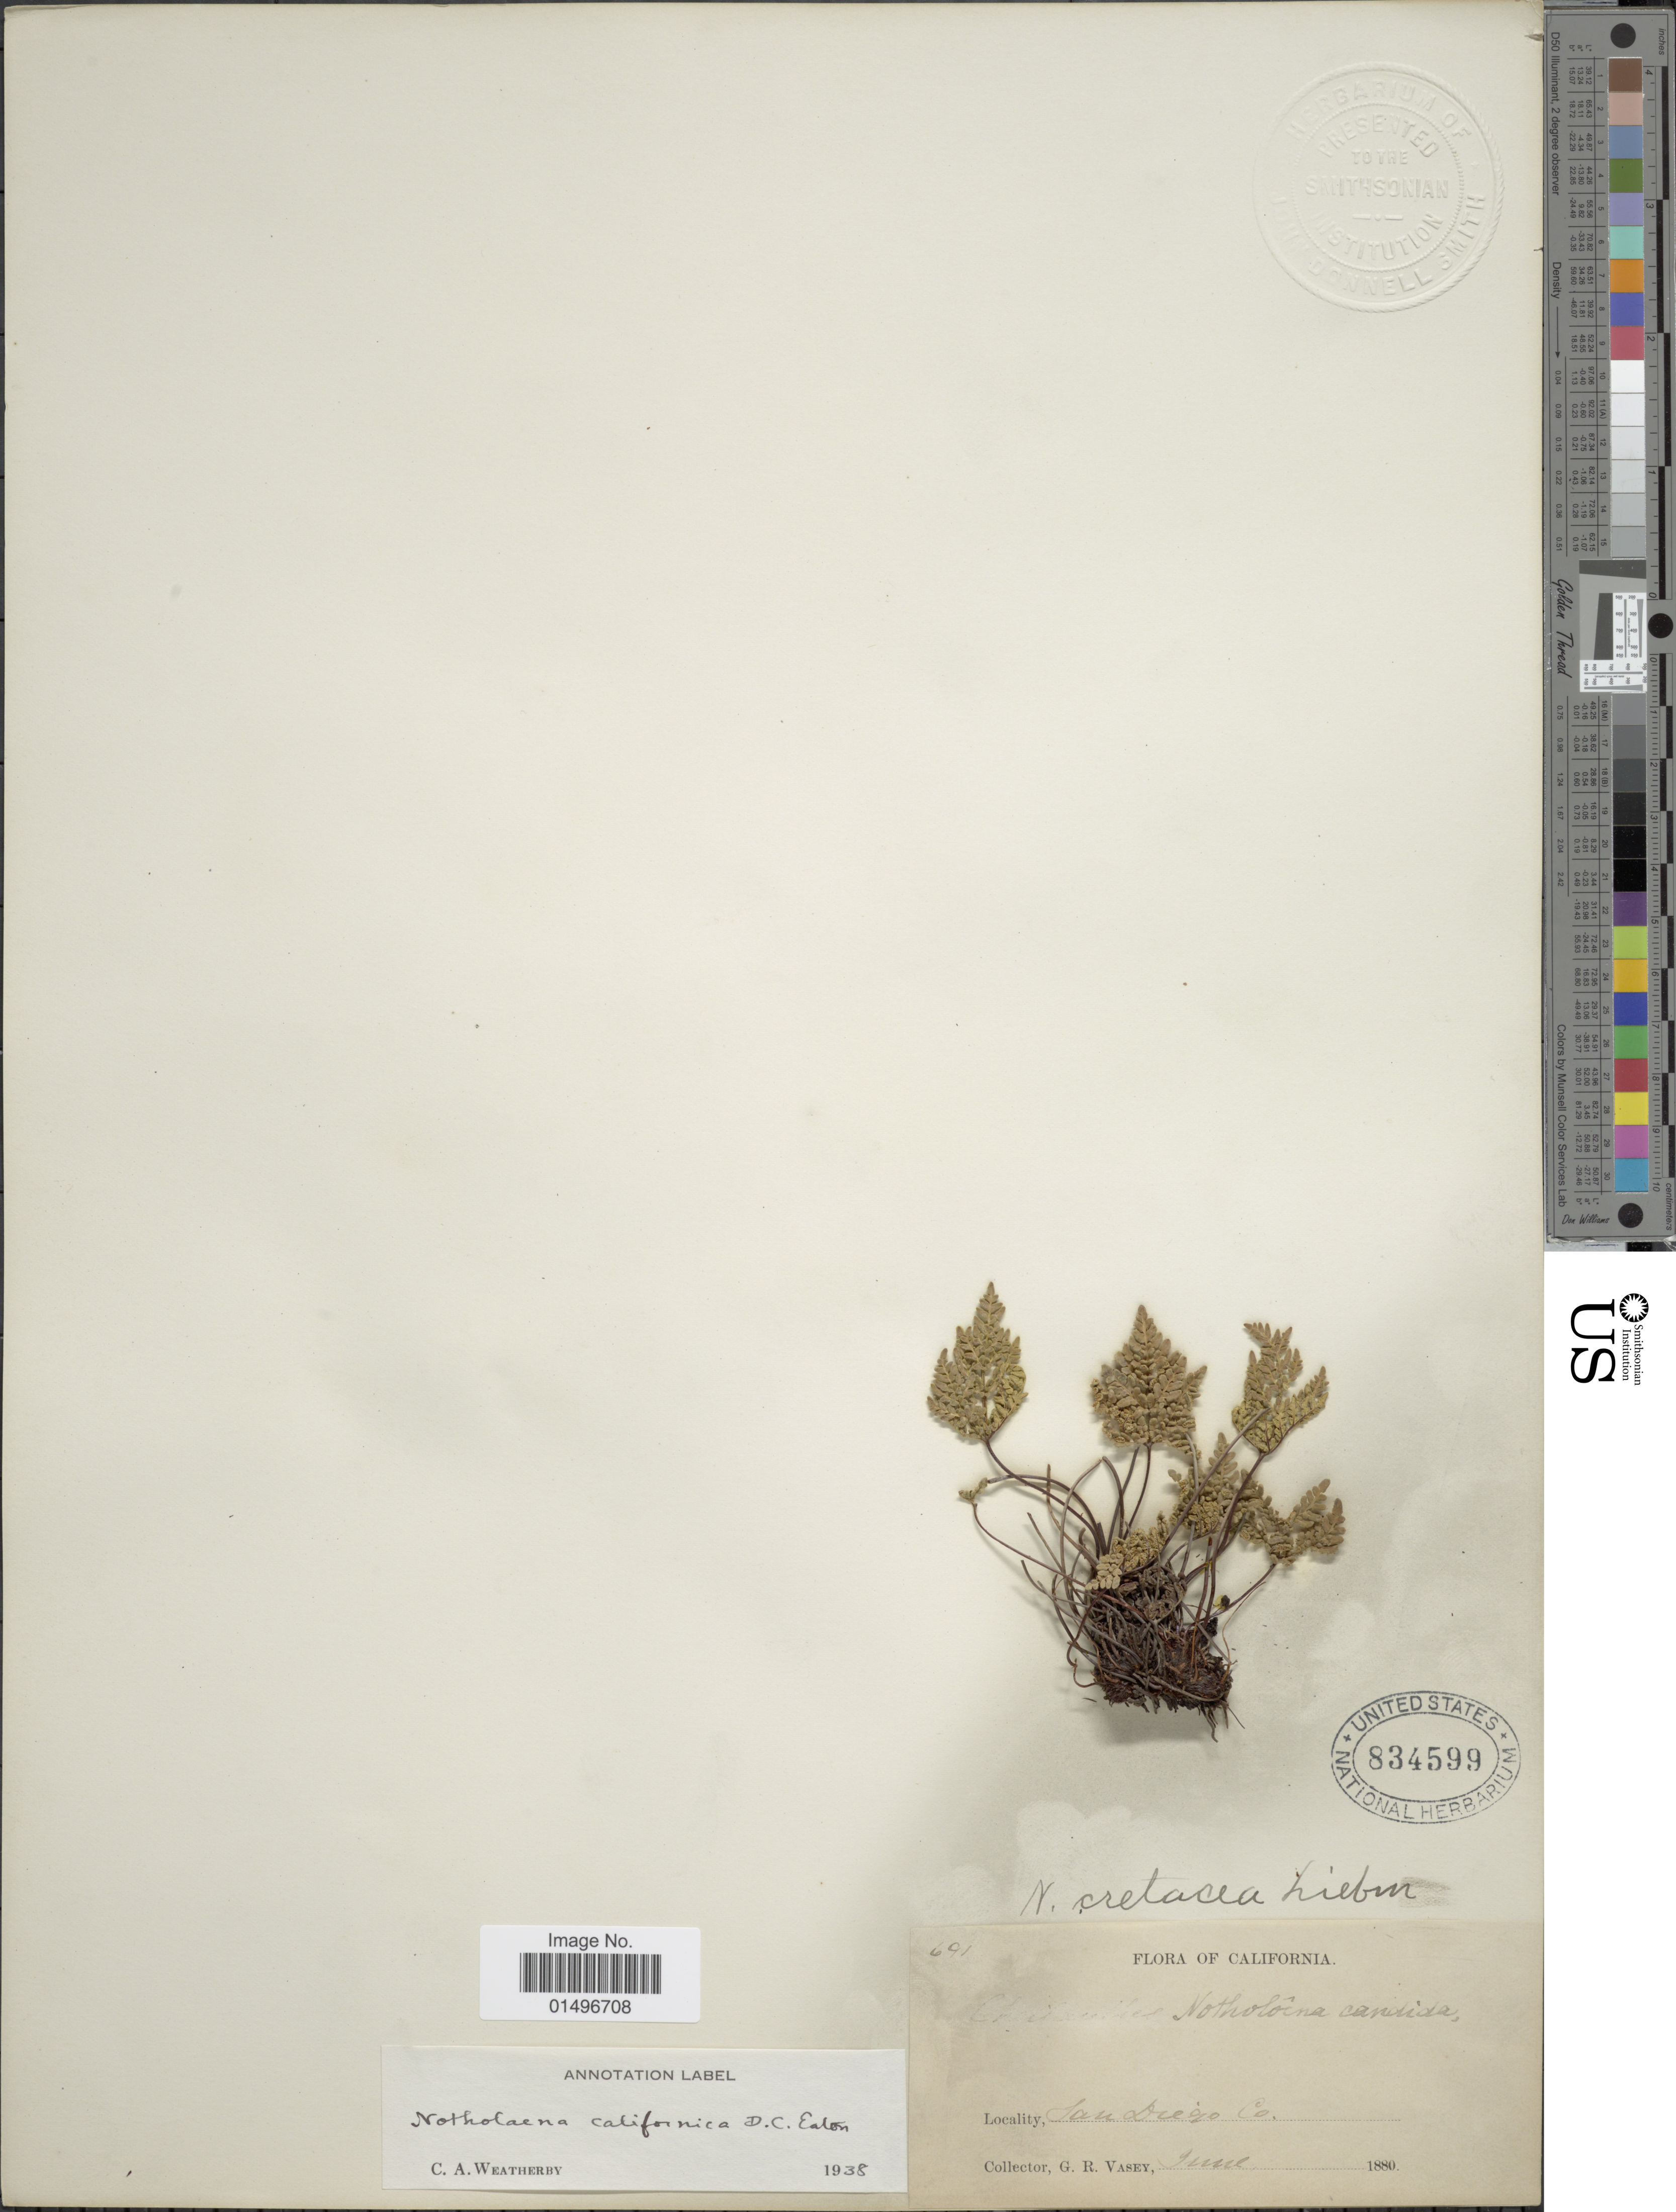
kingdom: Plantae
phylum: Tracheophyta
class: Polypodiopsida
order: Polypodiales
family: Pteridaceae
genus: Aspidotis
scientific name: Aspidotis californica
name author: (Hook.) Nutt. ex Copel.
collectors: G. R. Vasey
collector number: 691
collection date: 1880-06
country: United States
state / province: California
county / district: San Diego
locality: California, San Diego Co.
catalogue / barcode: US 834599